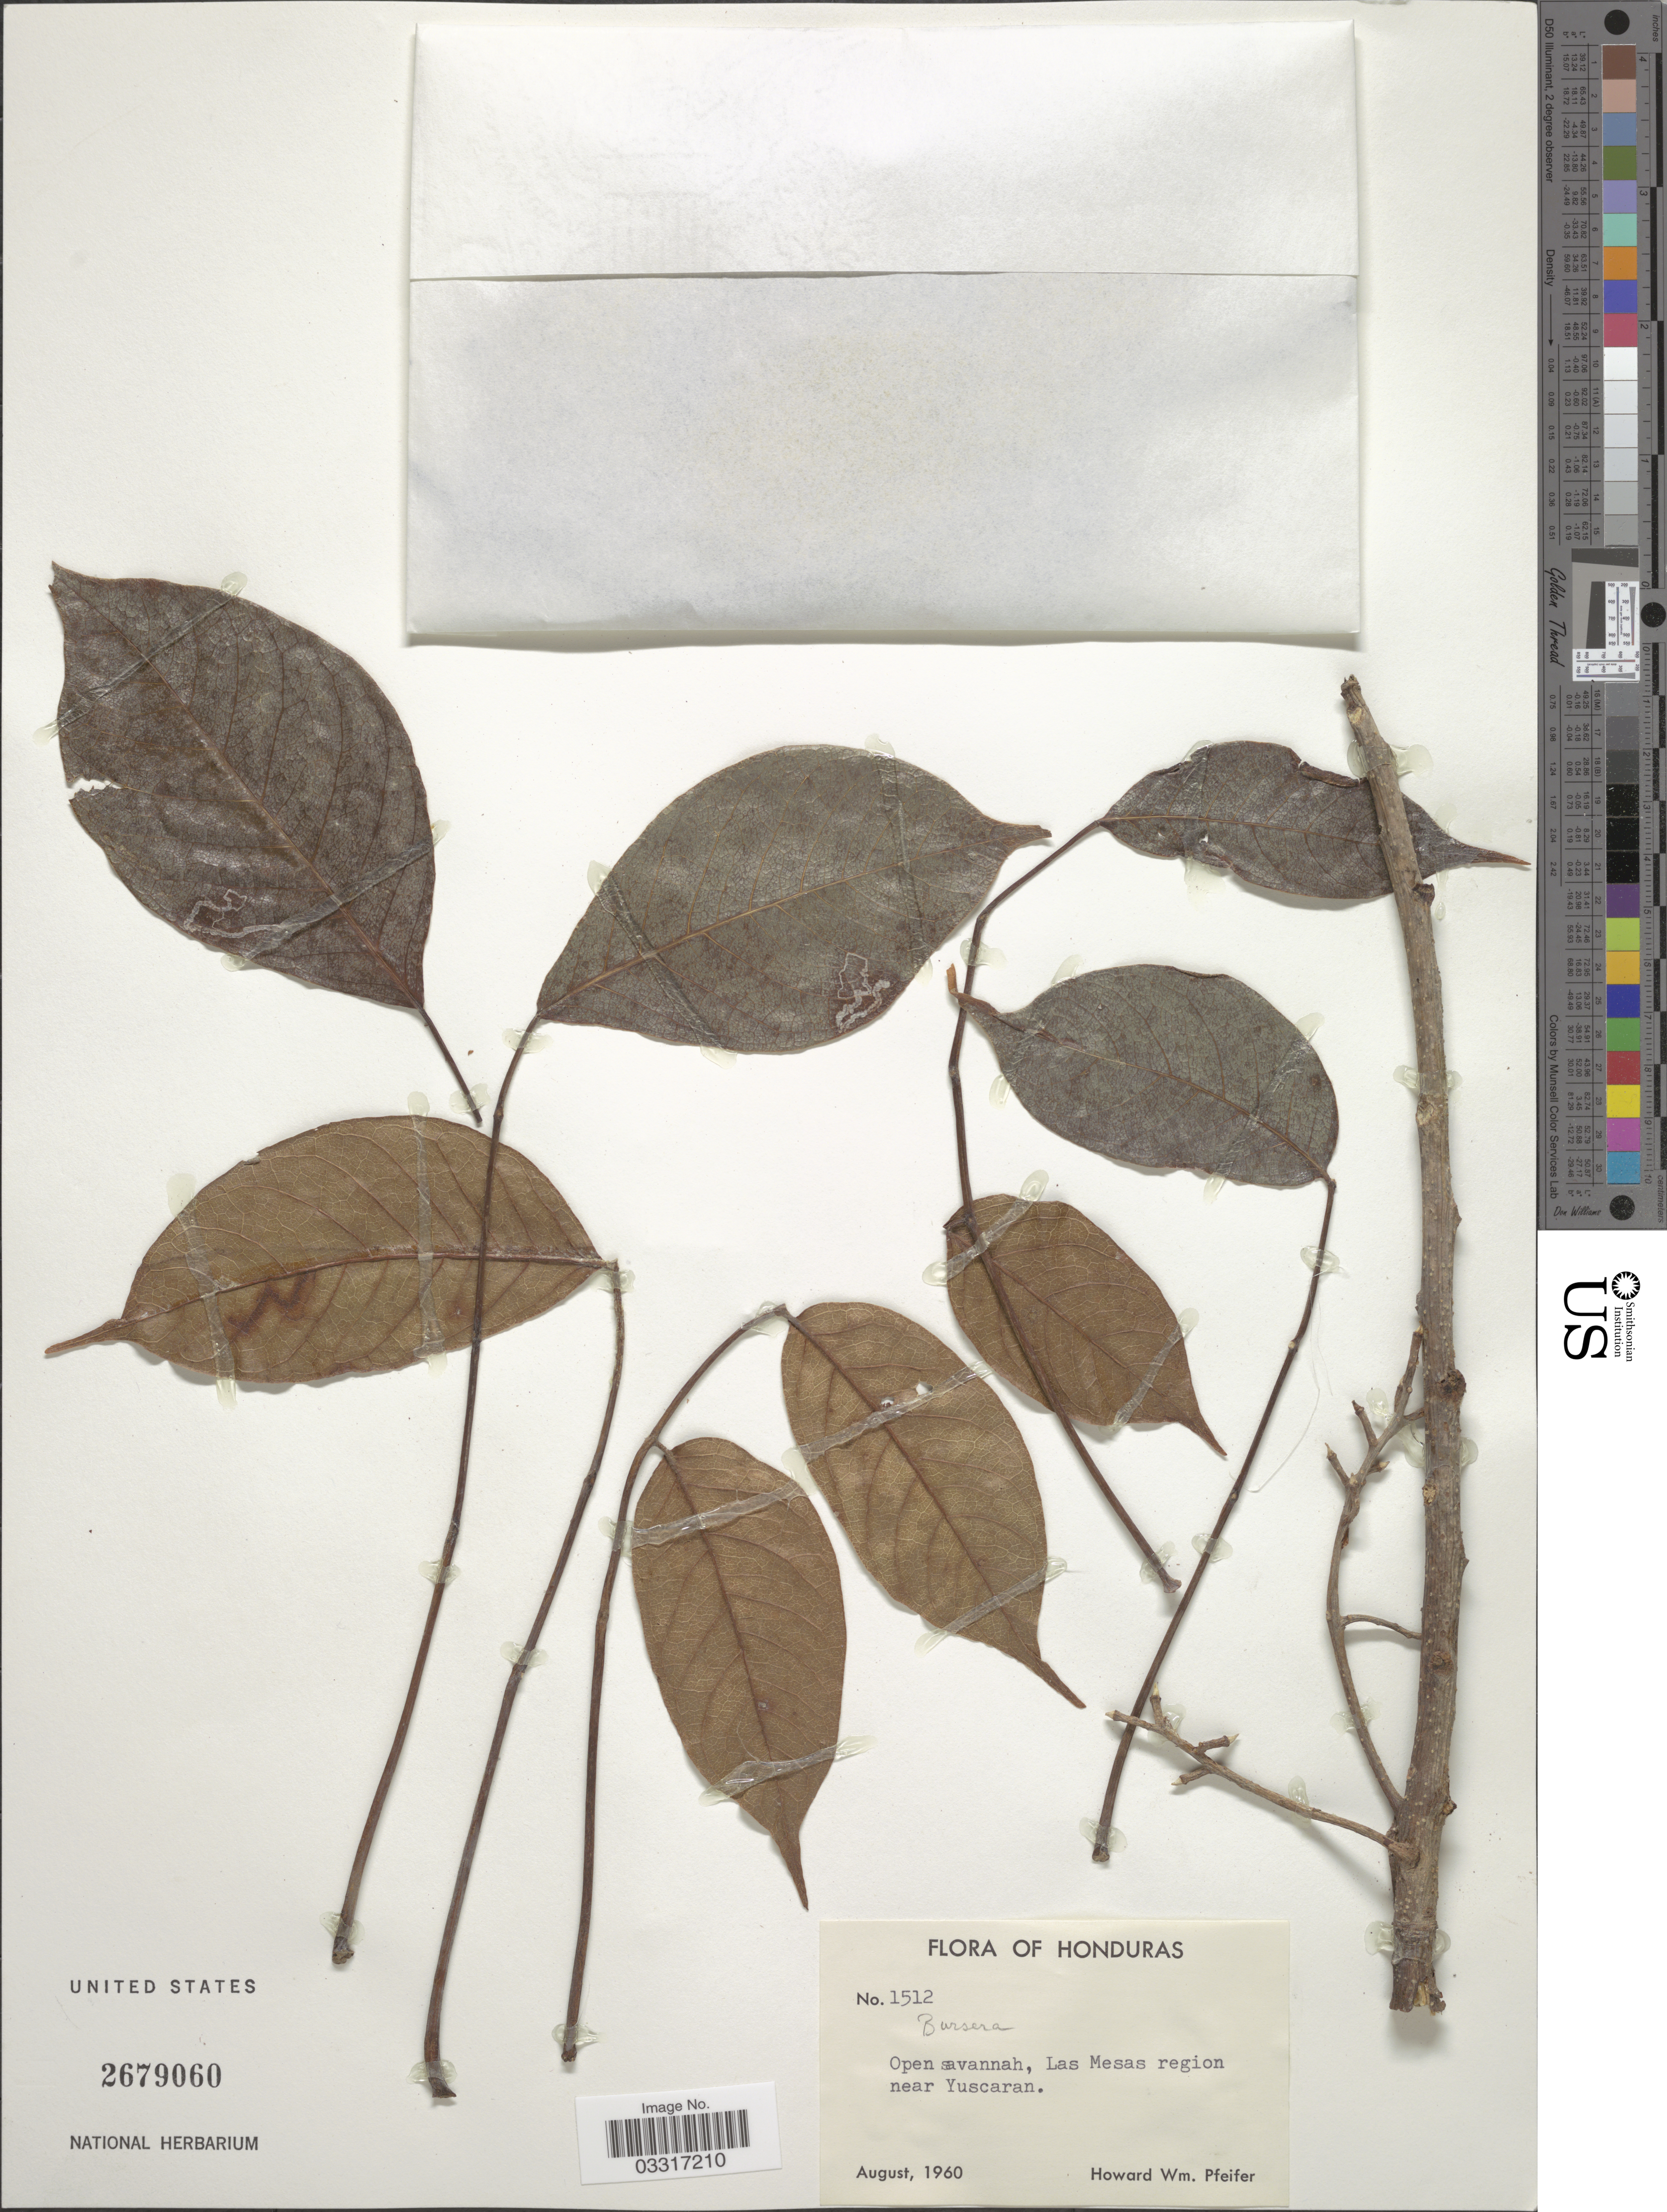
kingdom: Plantae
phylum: Tracheophyta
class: Magnoliopsida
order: Sapindales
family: Burseraceae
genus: Bursera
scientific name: Bursera sp.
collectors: H. W. Pfeifer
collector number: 1512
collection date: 1960-08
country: Honduras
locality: Las Mesas region near Yuscaran.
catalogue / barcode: US 2679060